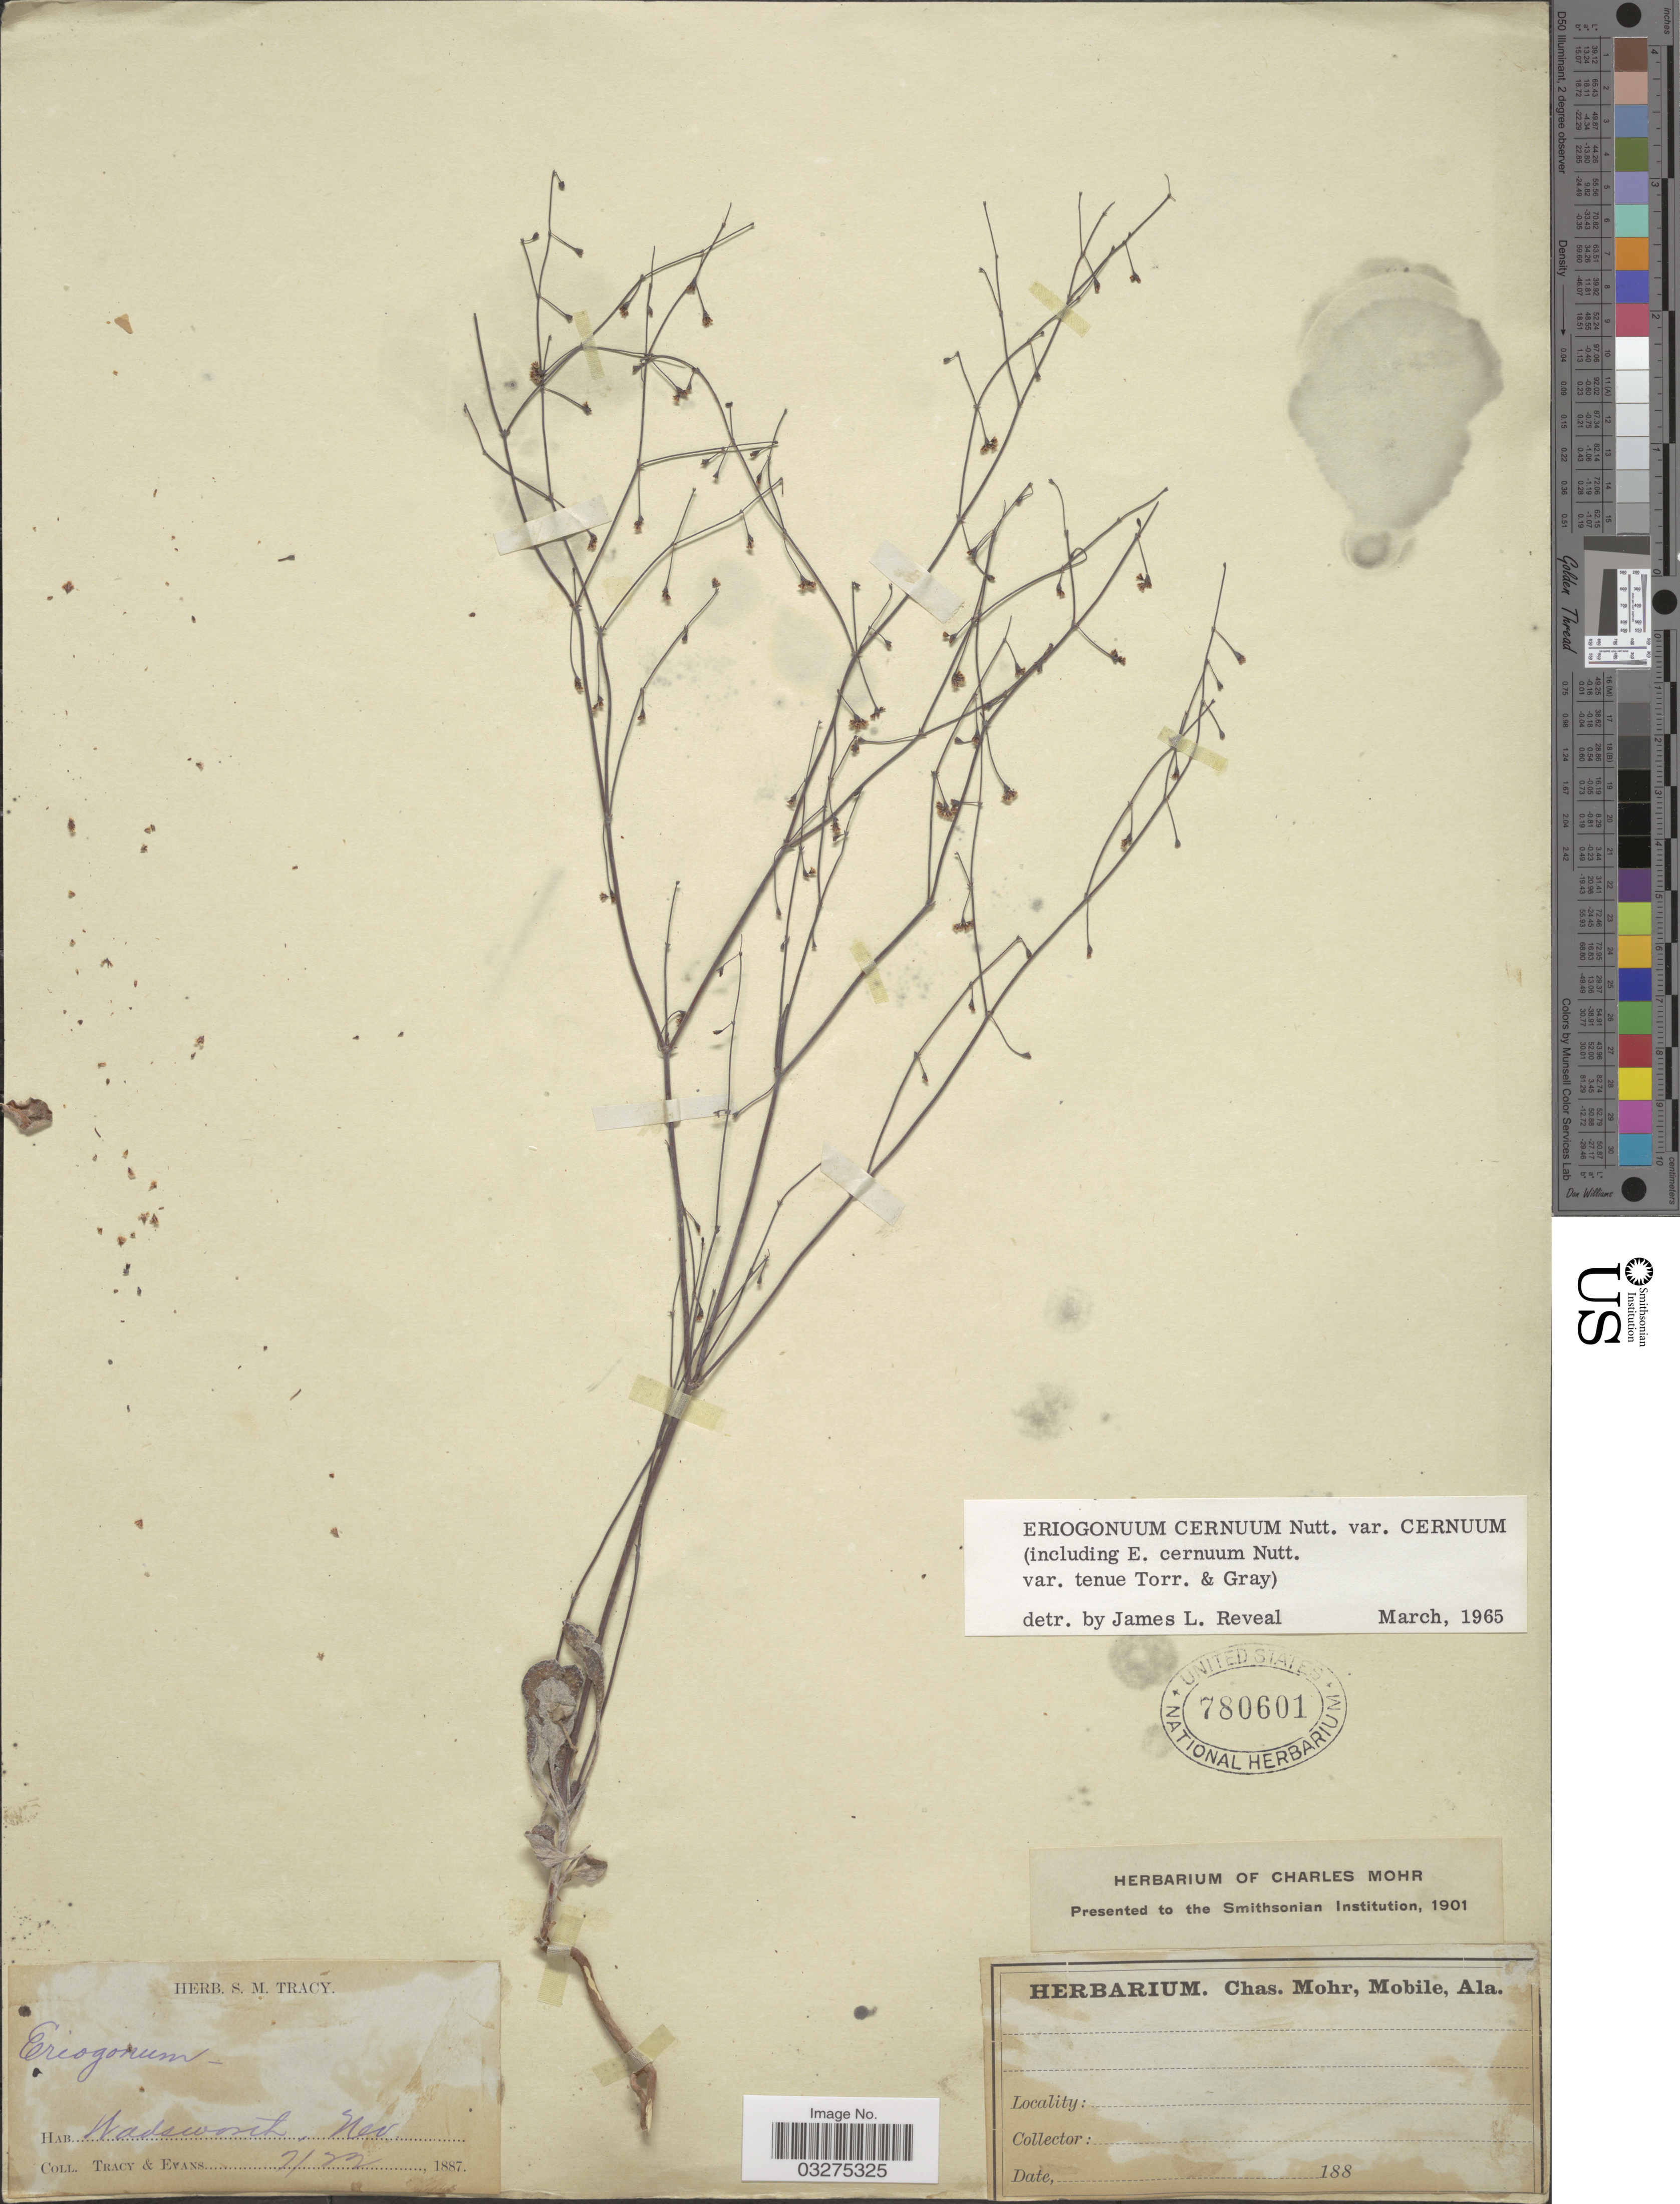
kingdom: Plantae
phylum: Tracheophyta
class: Magnoliopsida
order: Caryophyllales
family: Polygonaceae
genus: Eriogonum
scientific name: Eriogonum cernuum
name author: Nutt.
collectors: -. Tracy & -- Evans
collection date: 1887-07-22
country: United States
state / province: Nevada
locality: Wadsworth.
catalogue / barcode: US 780601